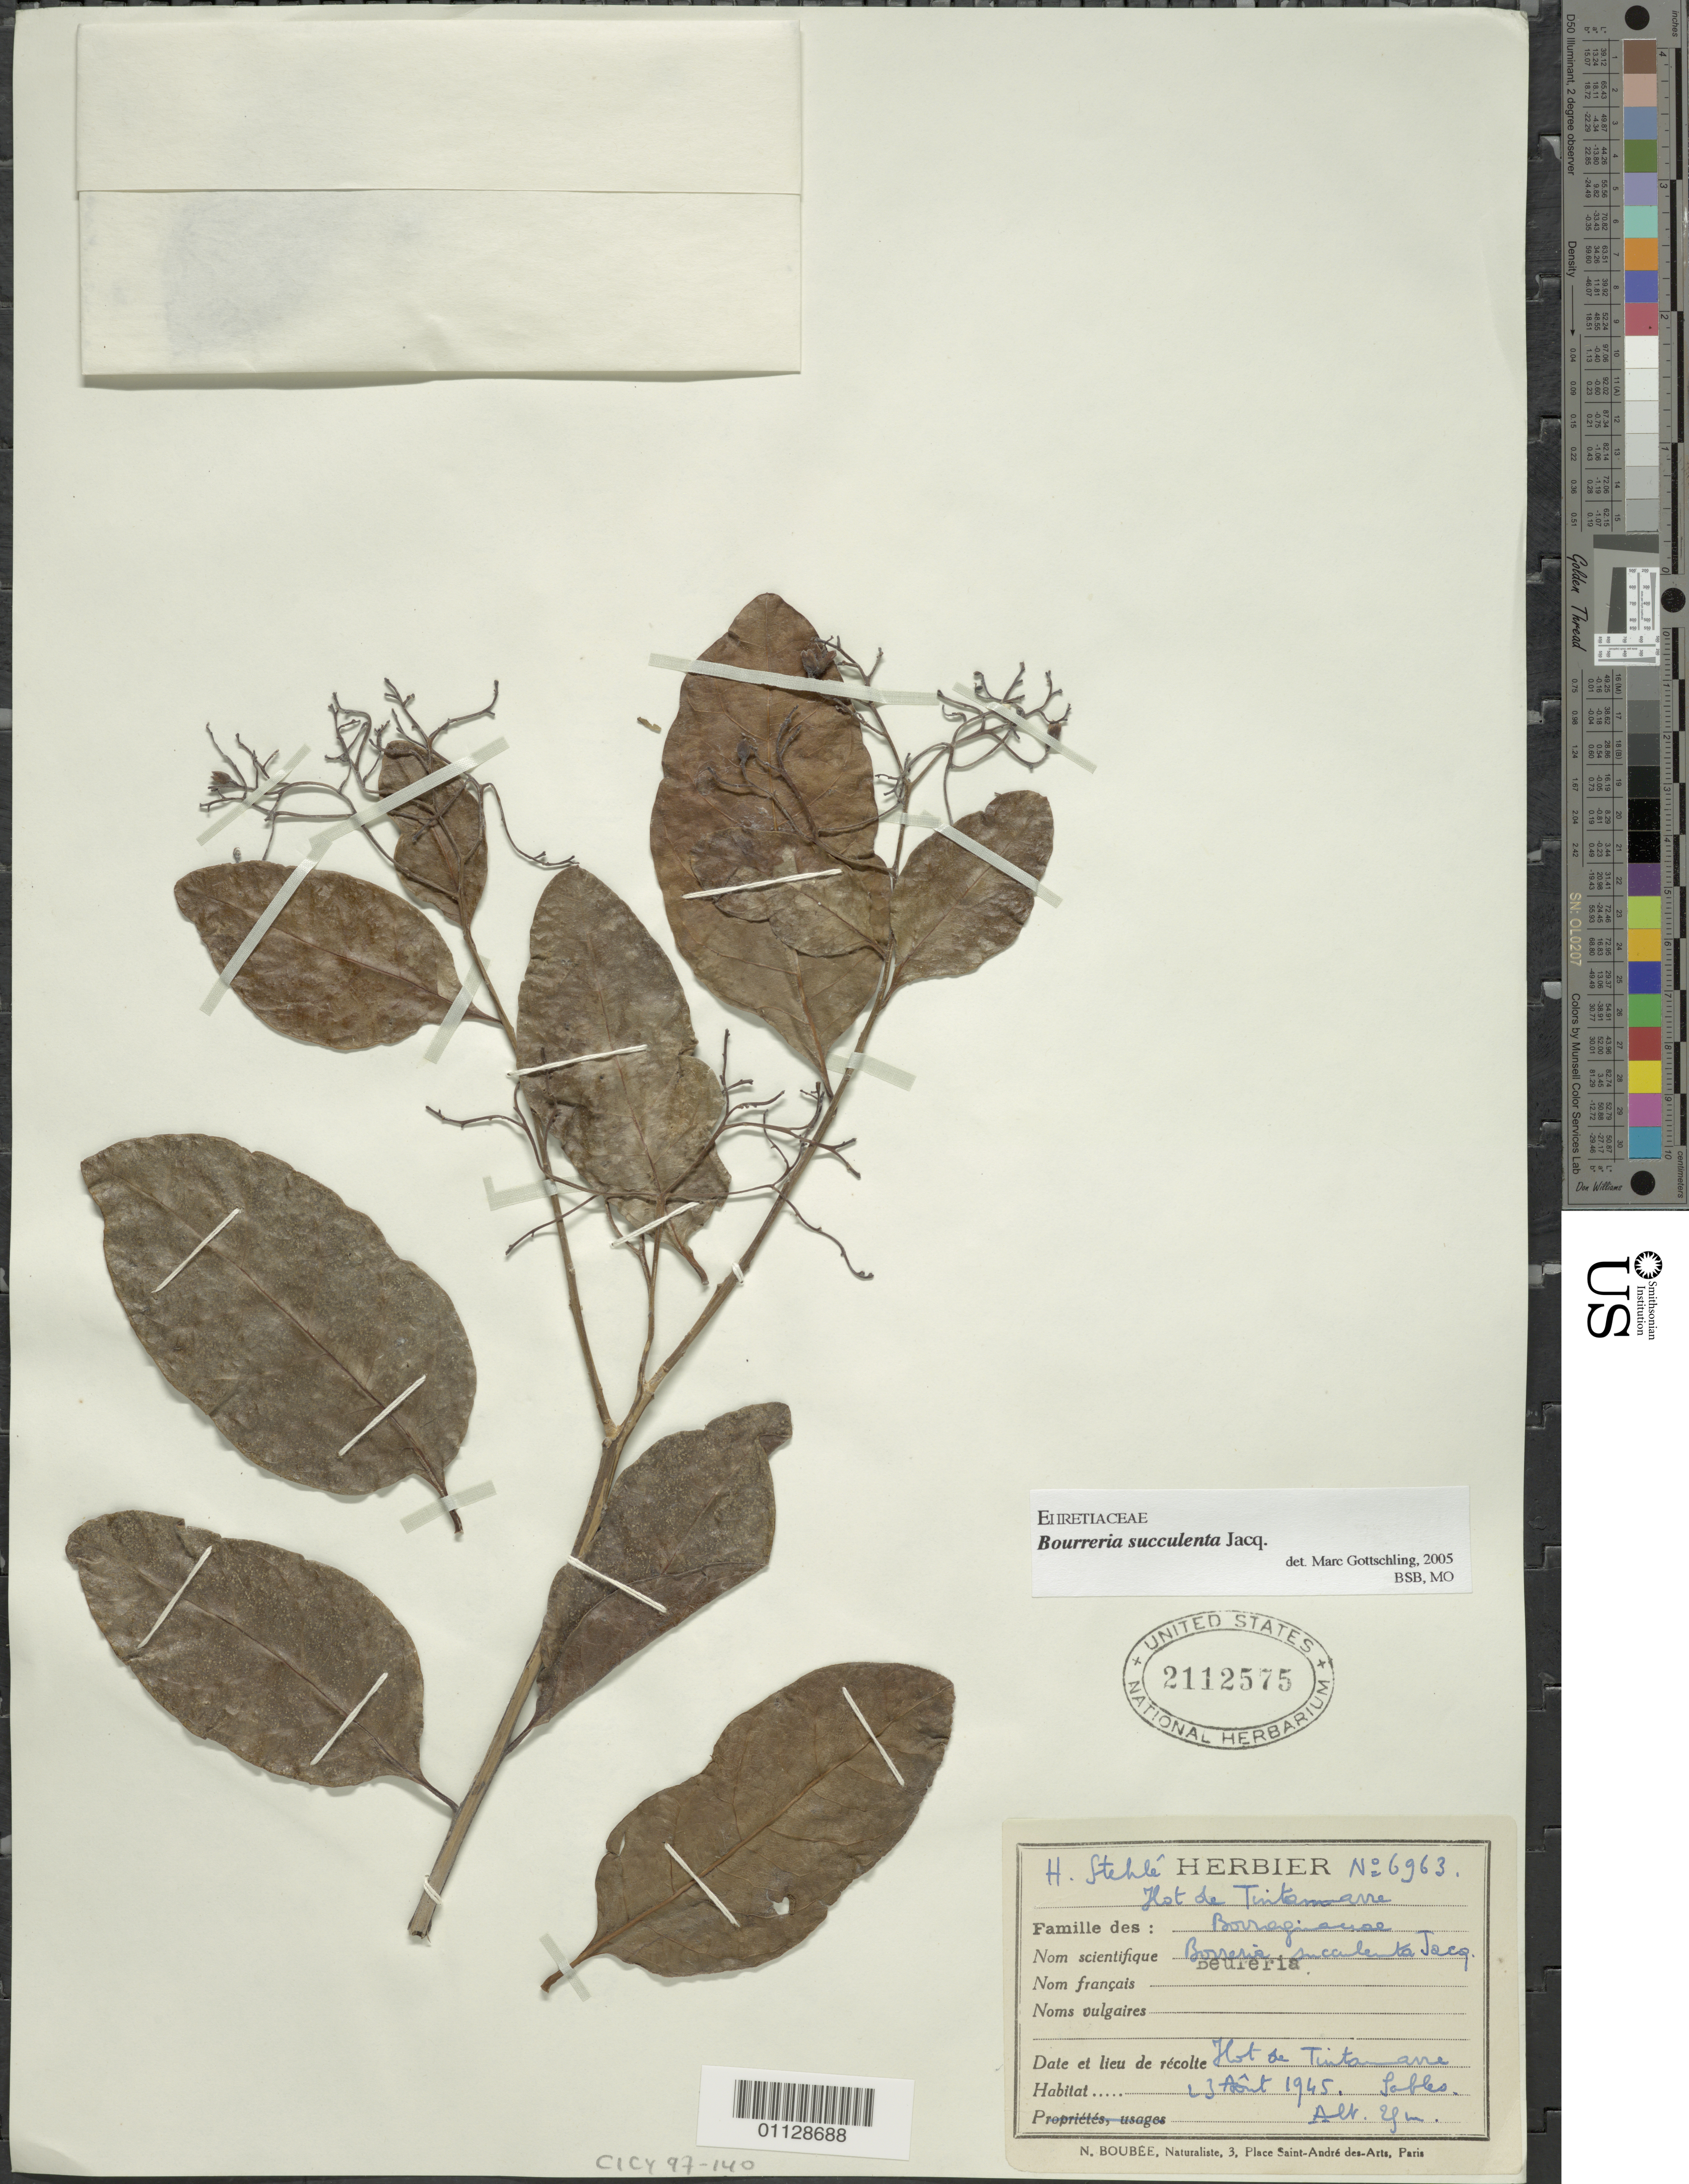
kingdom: Plantae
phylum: Tracheophyta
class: Magnoliopsida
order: Boraginales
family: Ehretiaceae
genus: Bourreria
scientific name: Bourreria succulenta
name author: Jacq.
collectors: H. Stehlé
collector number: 6963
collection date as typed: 13 Aug 1945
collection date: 1945-08-13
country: Sint Maartin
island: Sint Maarten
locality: Hot de Tintamarre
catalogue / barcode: US 2112575